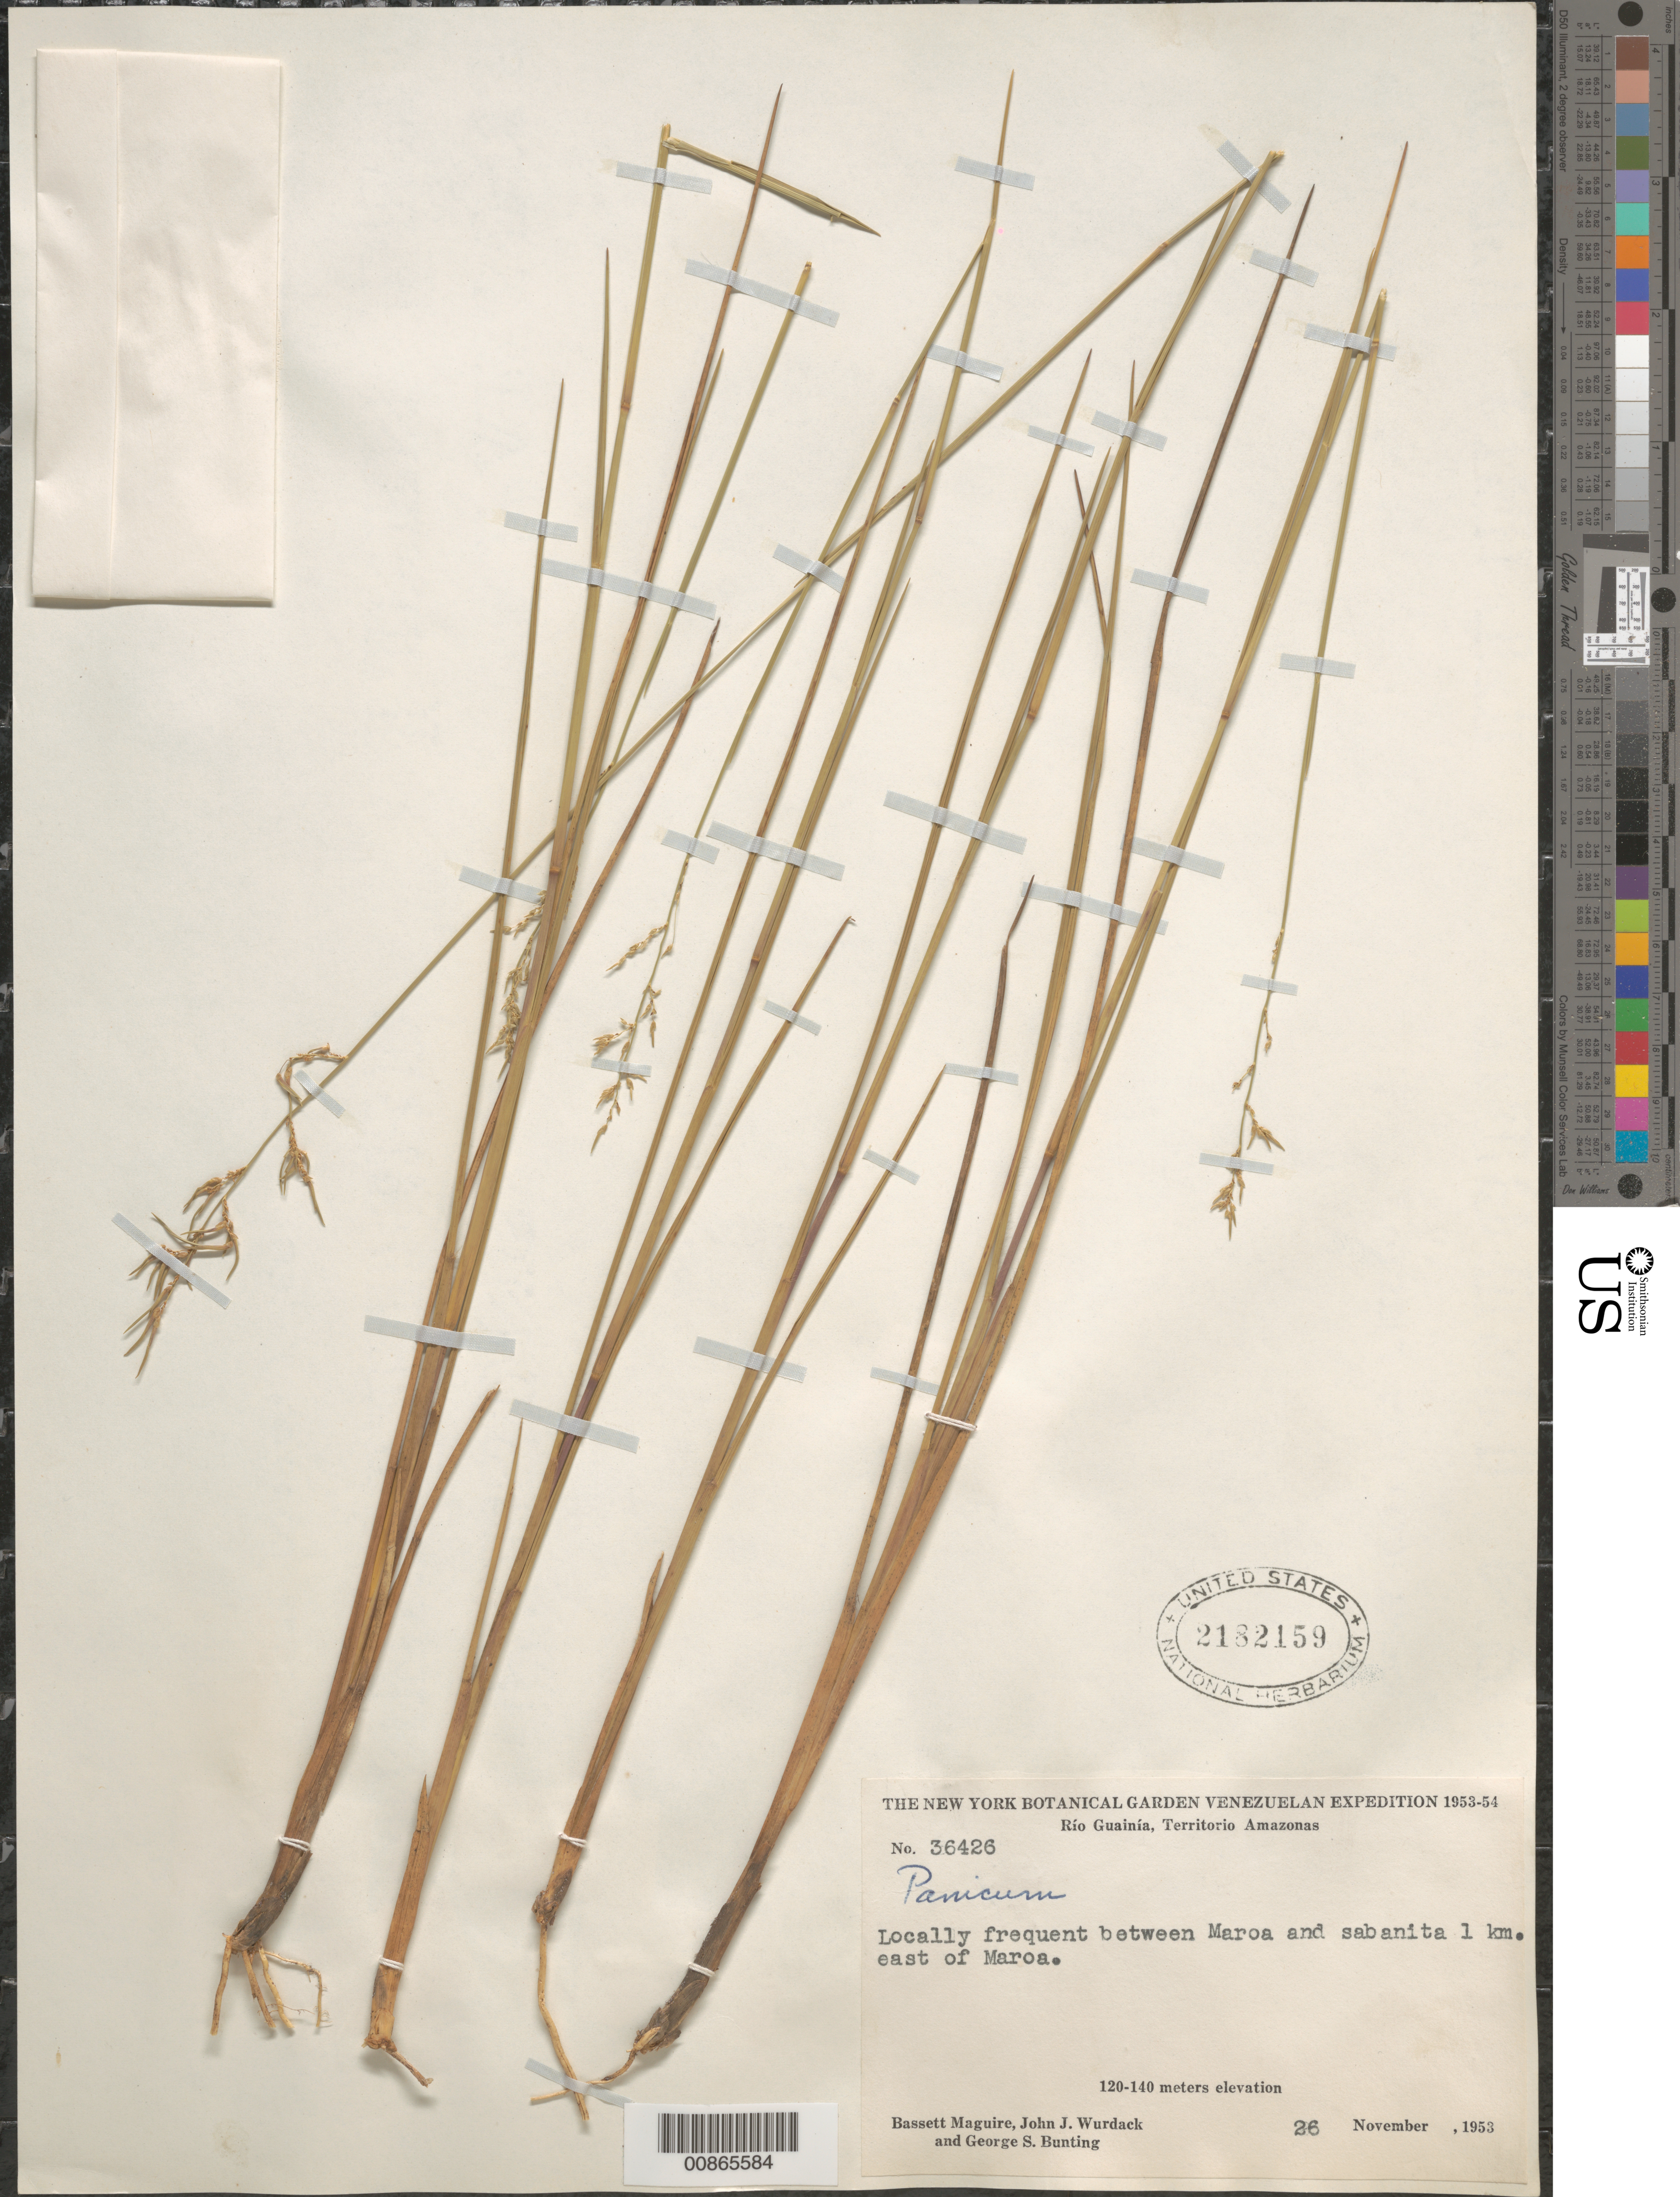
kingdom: Plantae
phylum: Tracheophyta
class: Liliopsida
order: Poales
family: Poaceae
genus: Panicum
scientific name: Panicum sp.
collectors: B. Maguire, J. J. Wurdack & G. S. Bunting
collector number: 36426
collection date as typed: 26-Nov-53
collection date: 1953-11-26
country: Venezuela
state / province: Amazonas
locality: Río Guainía, 1 km E of Maroa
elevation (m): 120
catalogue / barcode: US 2182159